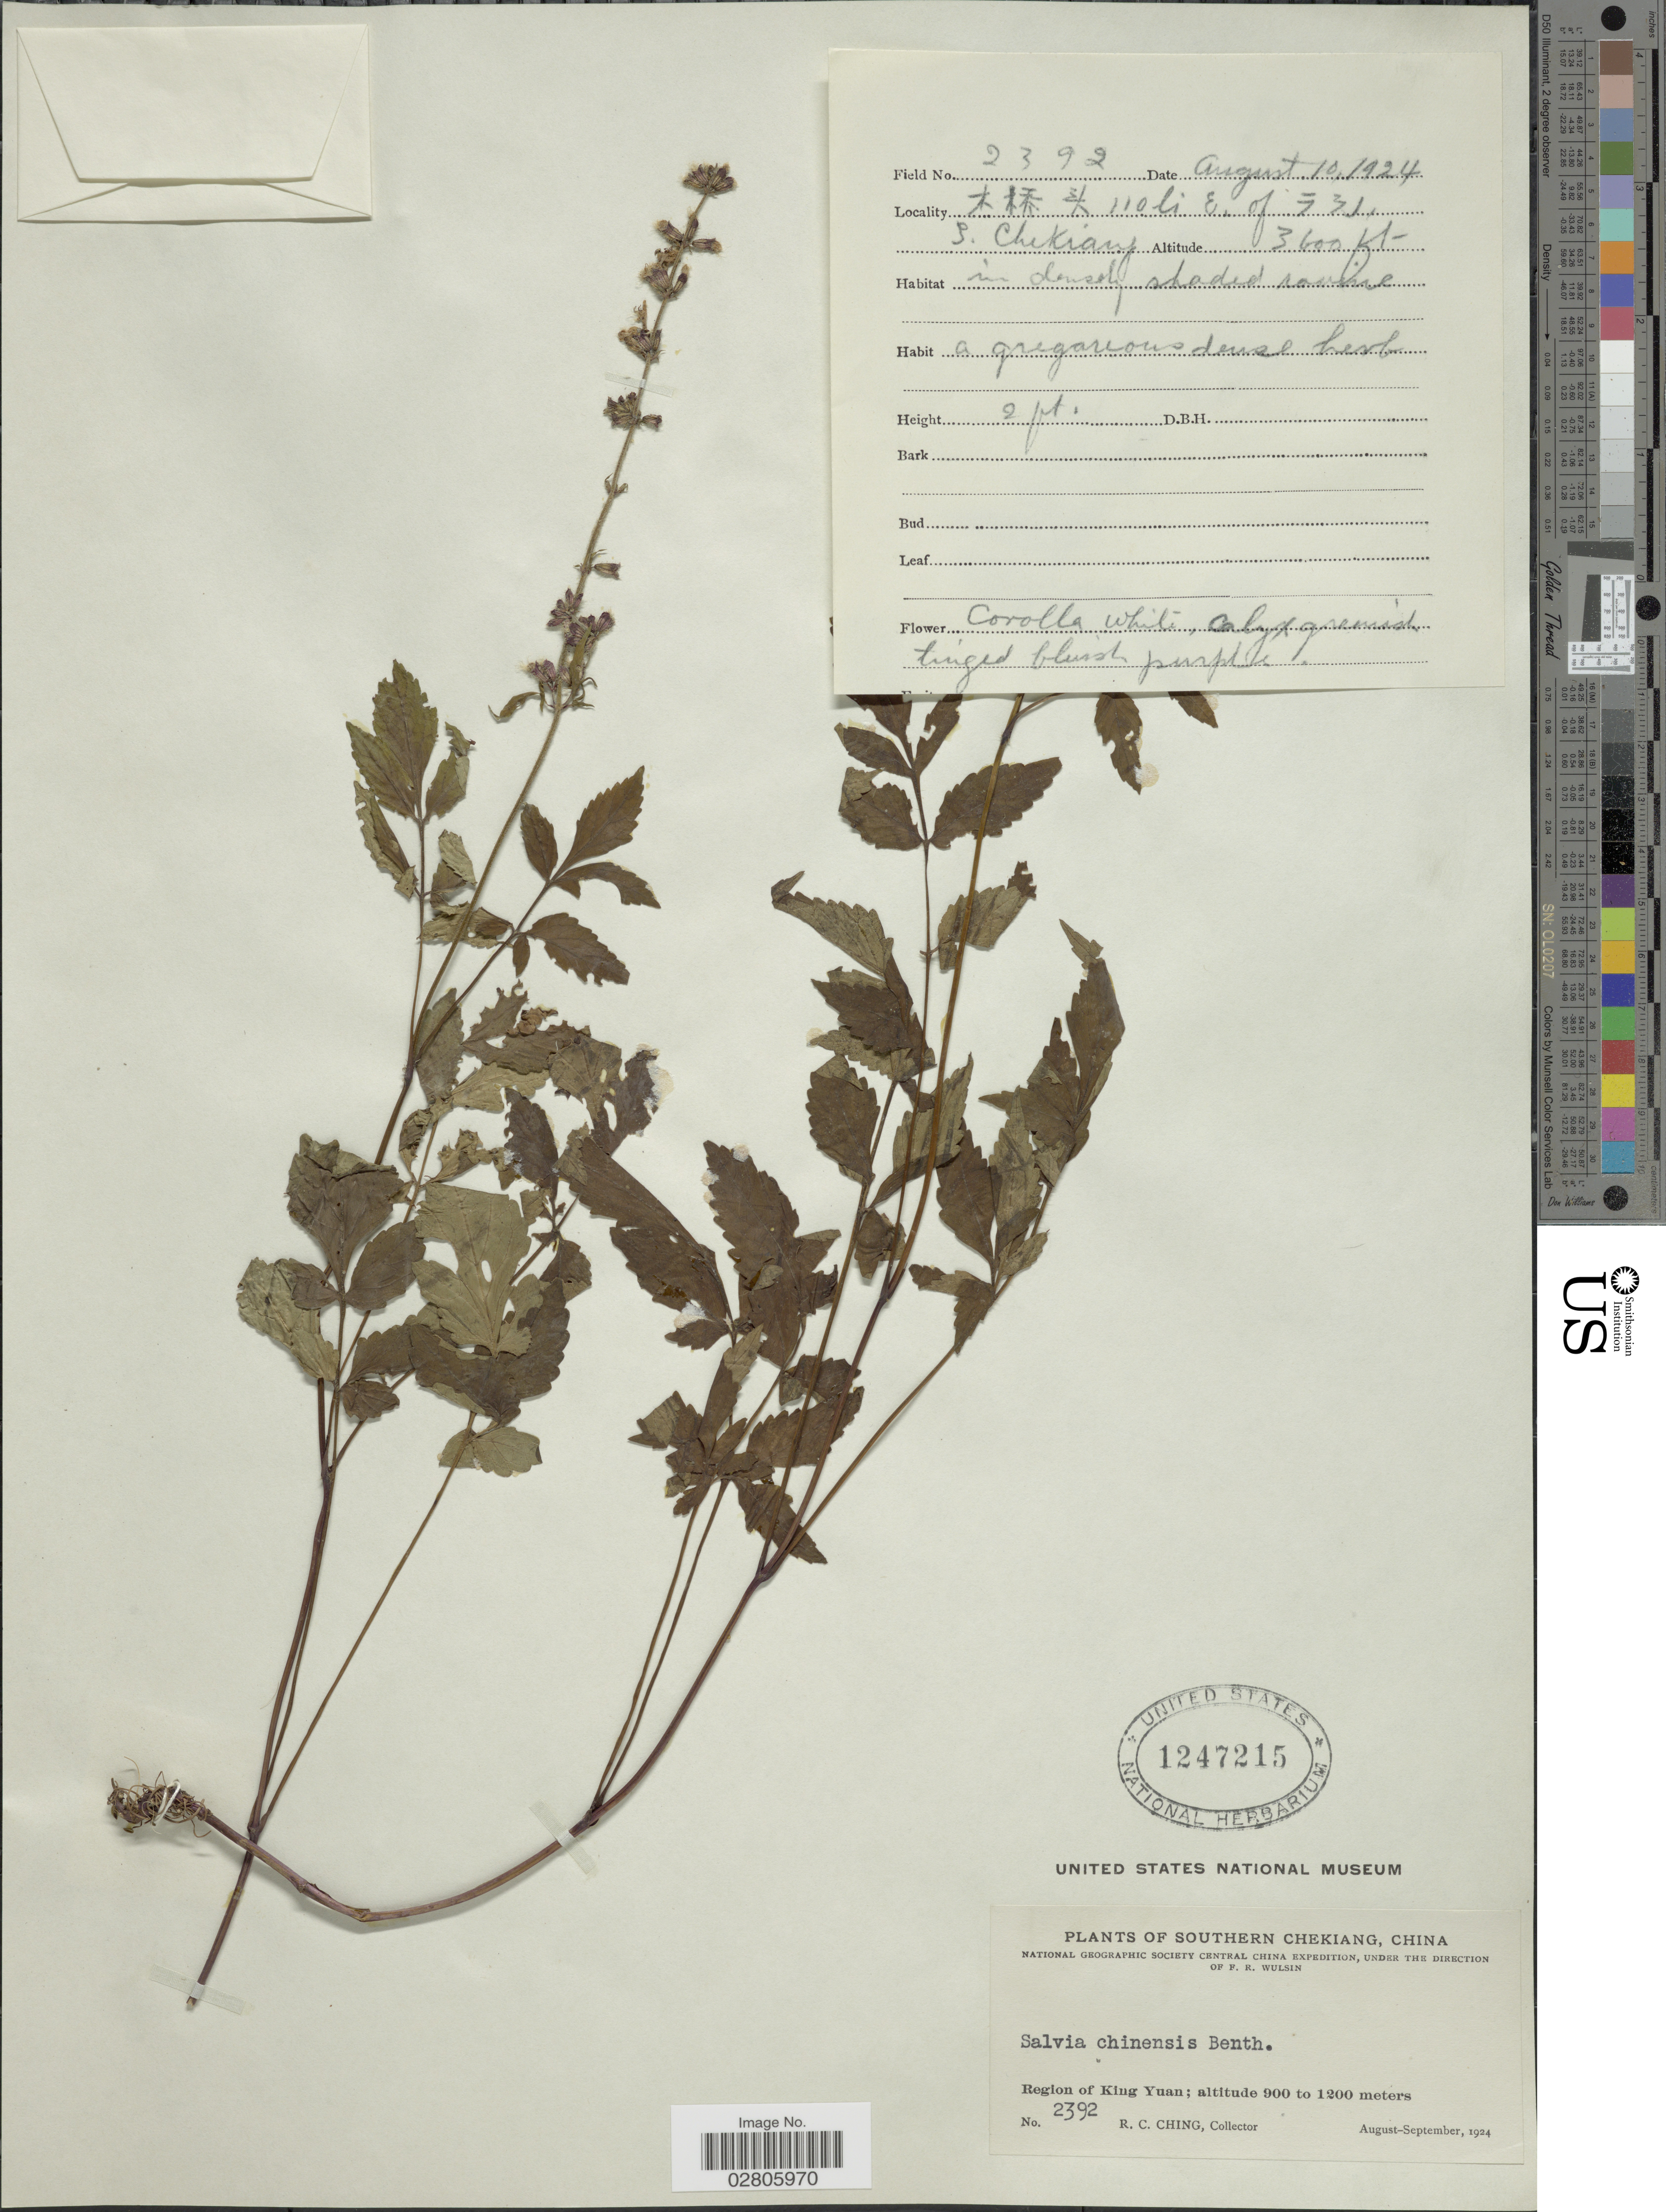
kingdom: Plantae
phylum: Tracheophyta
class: Magnoliopsida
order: Lamiales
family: Lamiaceae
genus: Salvia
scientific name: Salvia chinensis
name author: Benth.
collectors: R. C. Ching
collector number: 2392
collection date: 1924-08-10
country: China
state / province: Zhejiang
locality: Southern Chekiang, Region of King Yuan.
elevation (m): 1097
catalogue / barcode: US 1247215